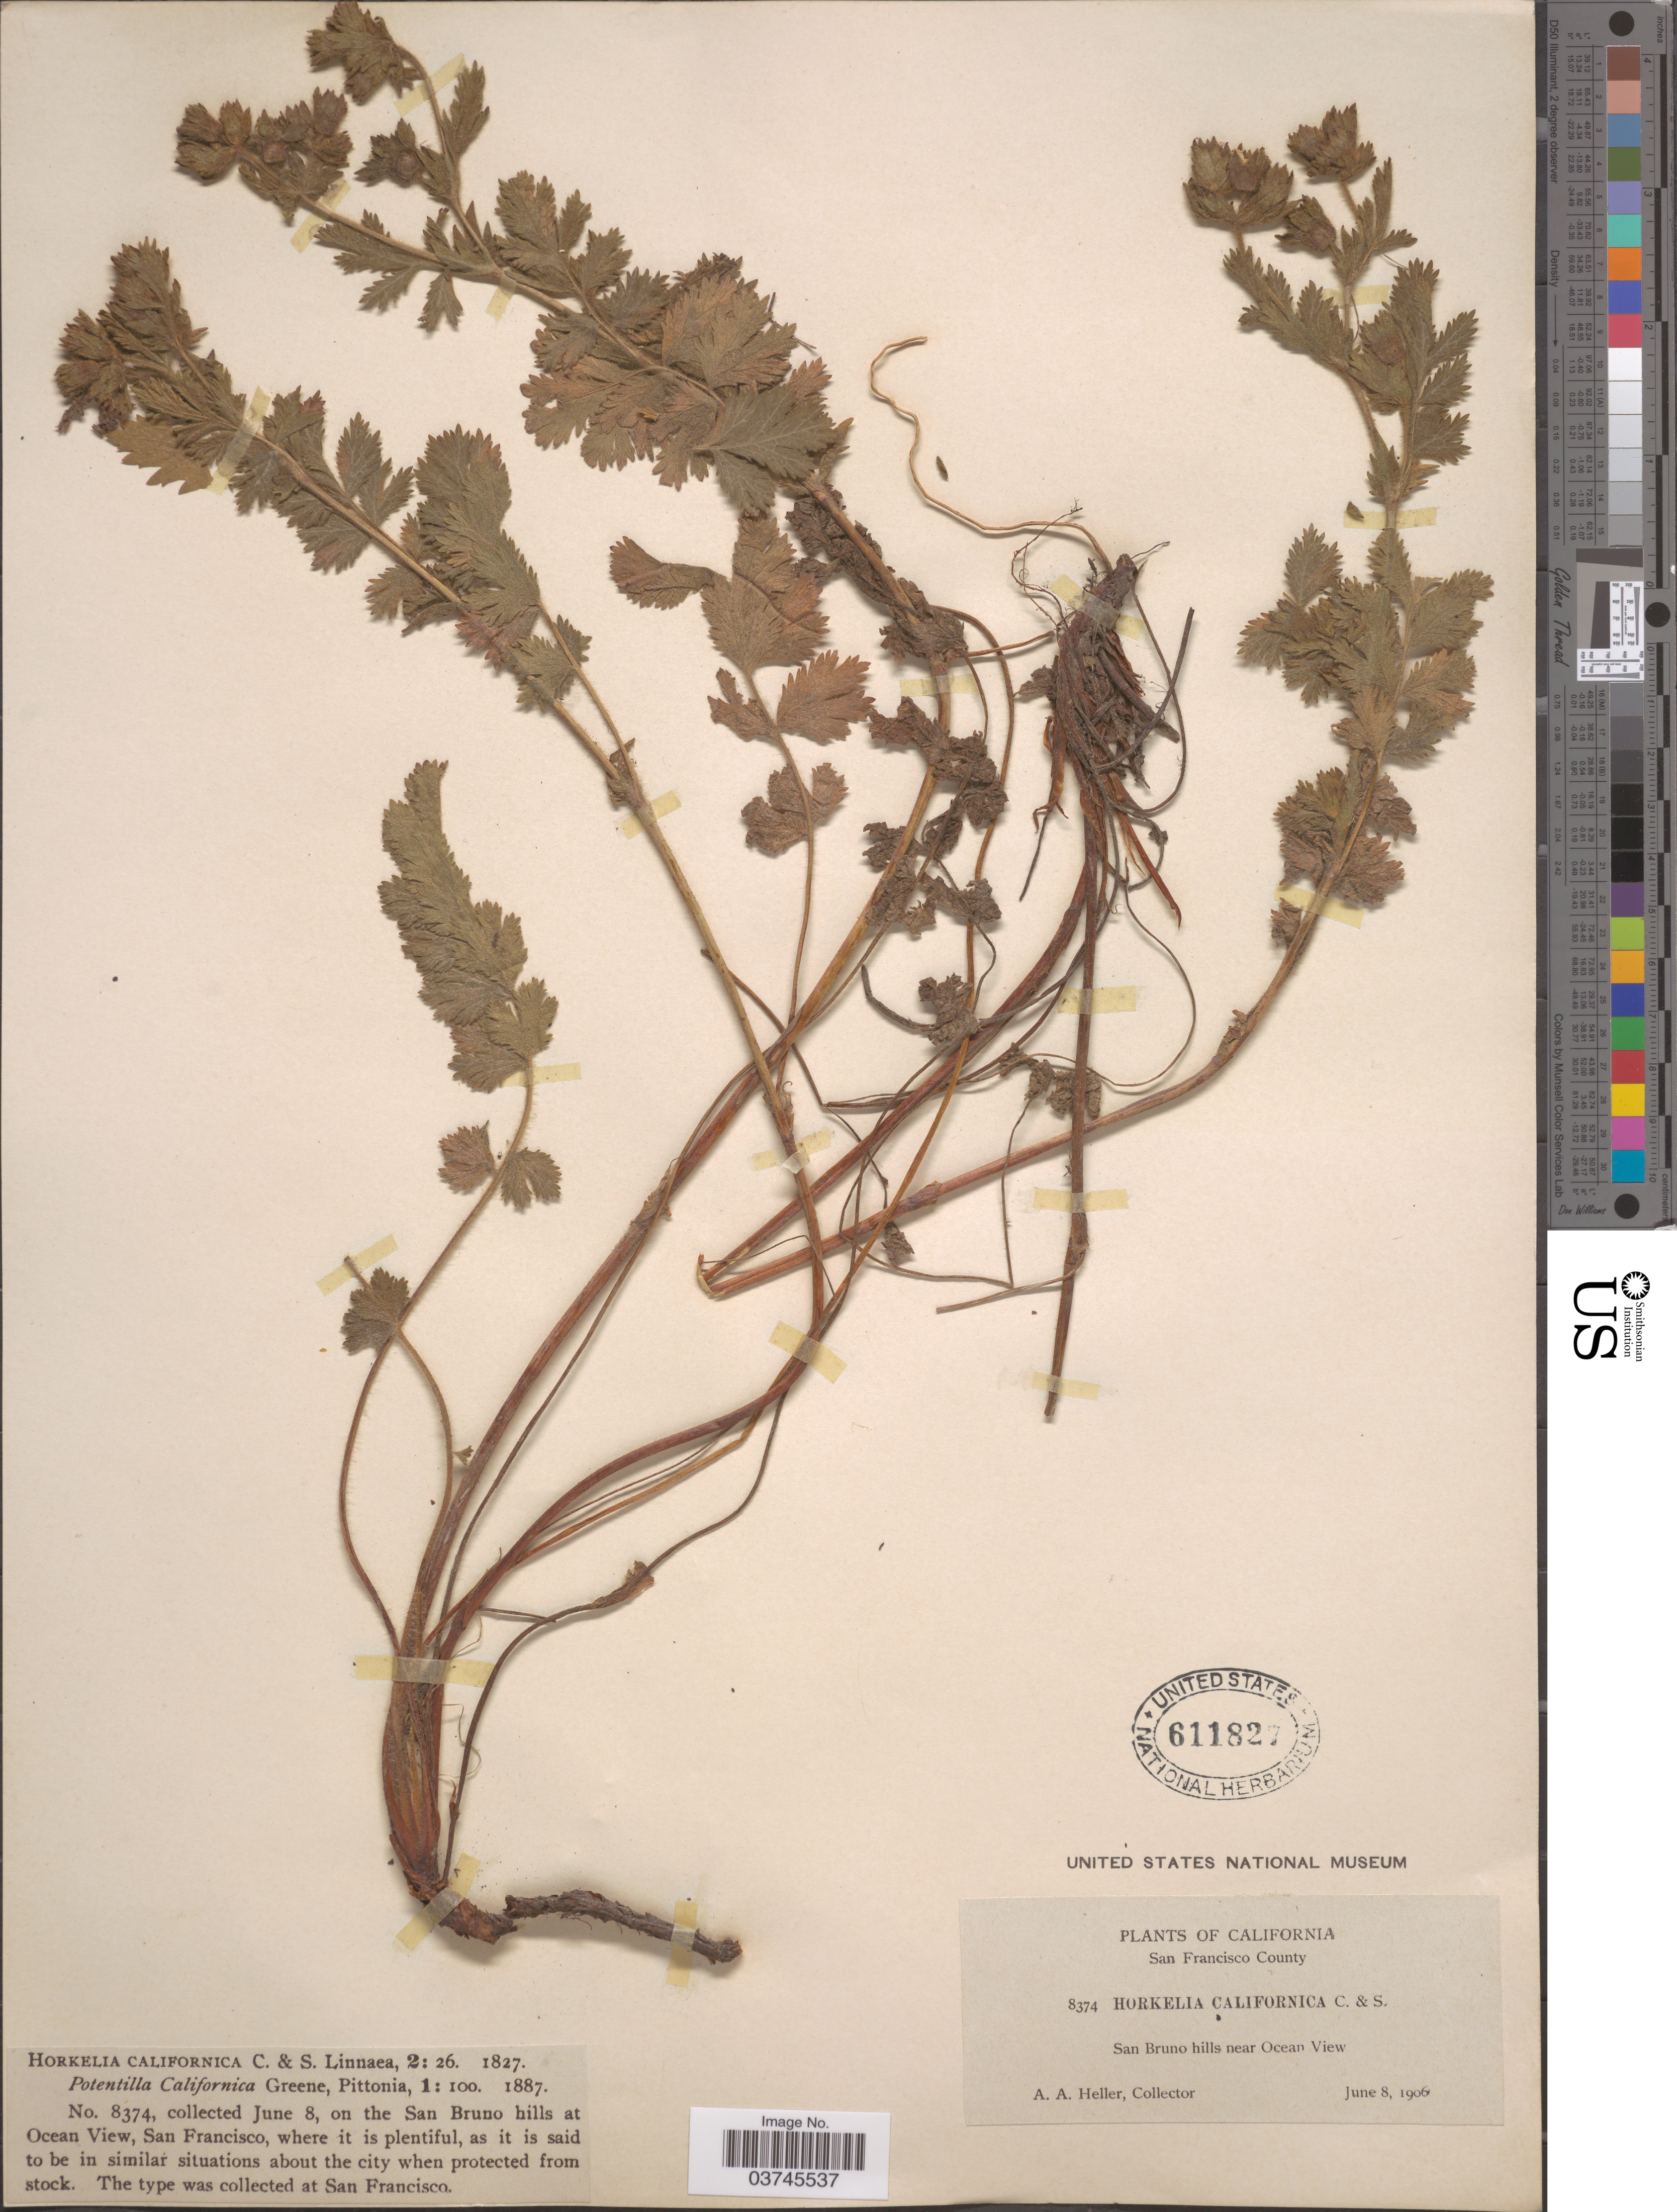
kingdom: Plantae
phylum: Tracheophyta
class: Magnoliopsida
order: Rosales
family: Rosaceae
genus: Potentilla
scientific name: Potentilla californica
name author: (Cham. & Schltdl.) Greene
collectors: A. A. Heller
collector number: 8374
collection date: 1906-06-08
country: United States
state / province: California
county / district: San Francisco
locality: San Francisco County. San Bruno hills near Ocean View.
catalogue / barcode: US 611827